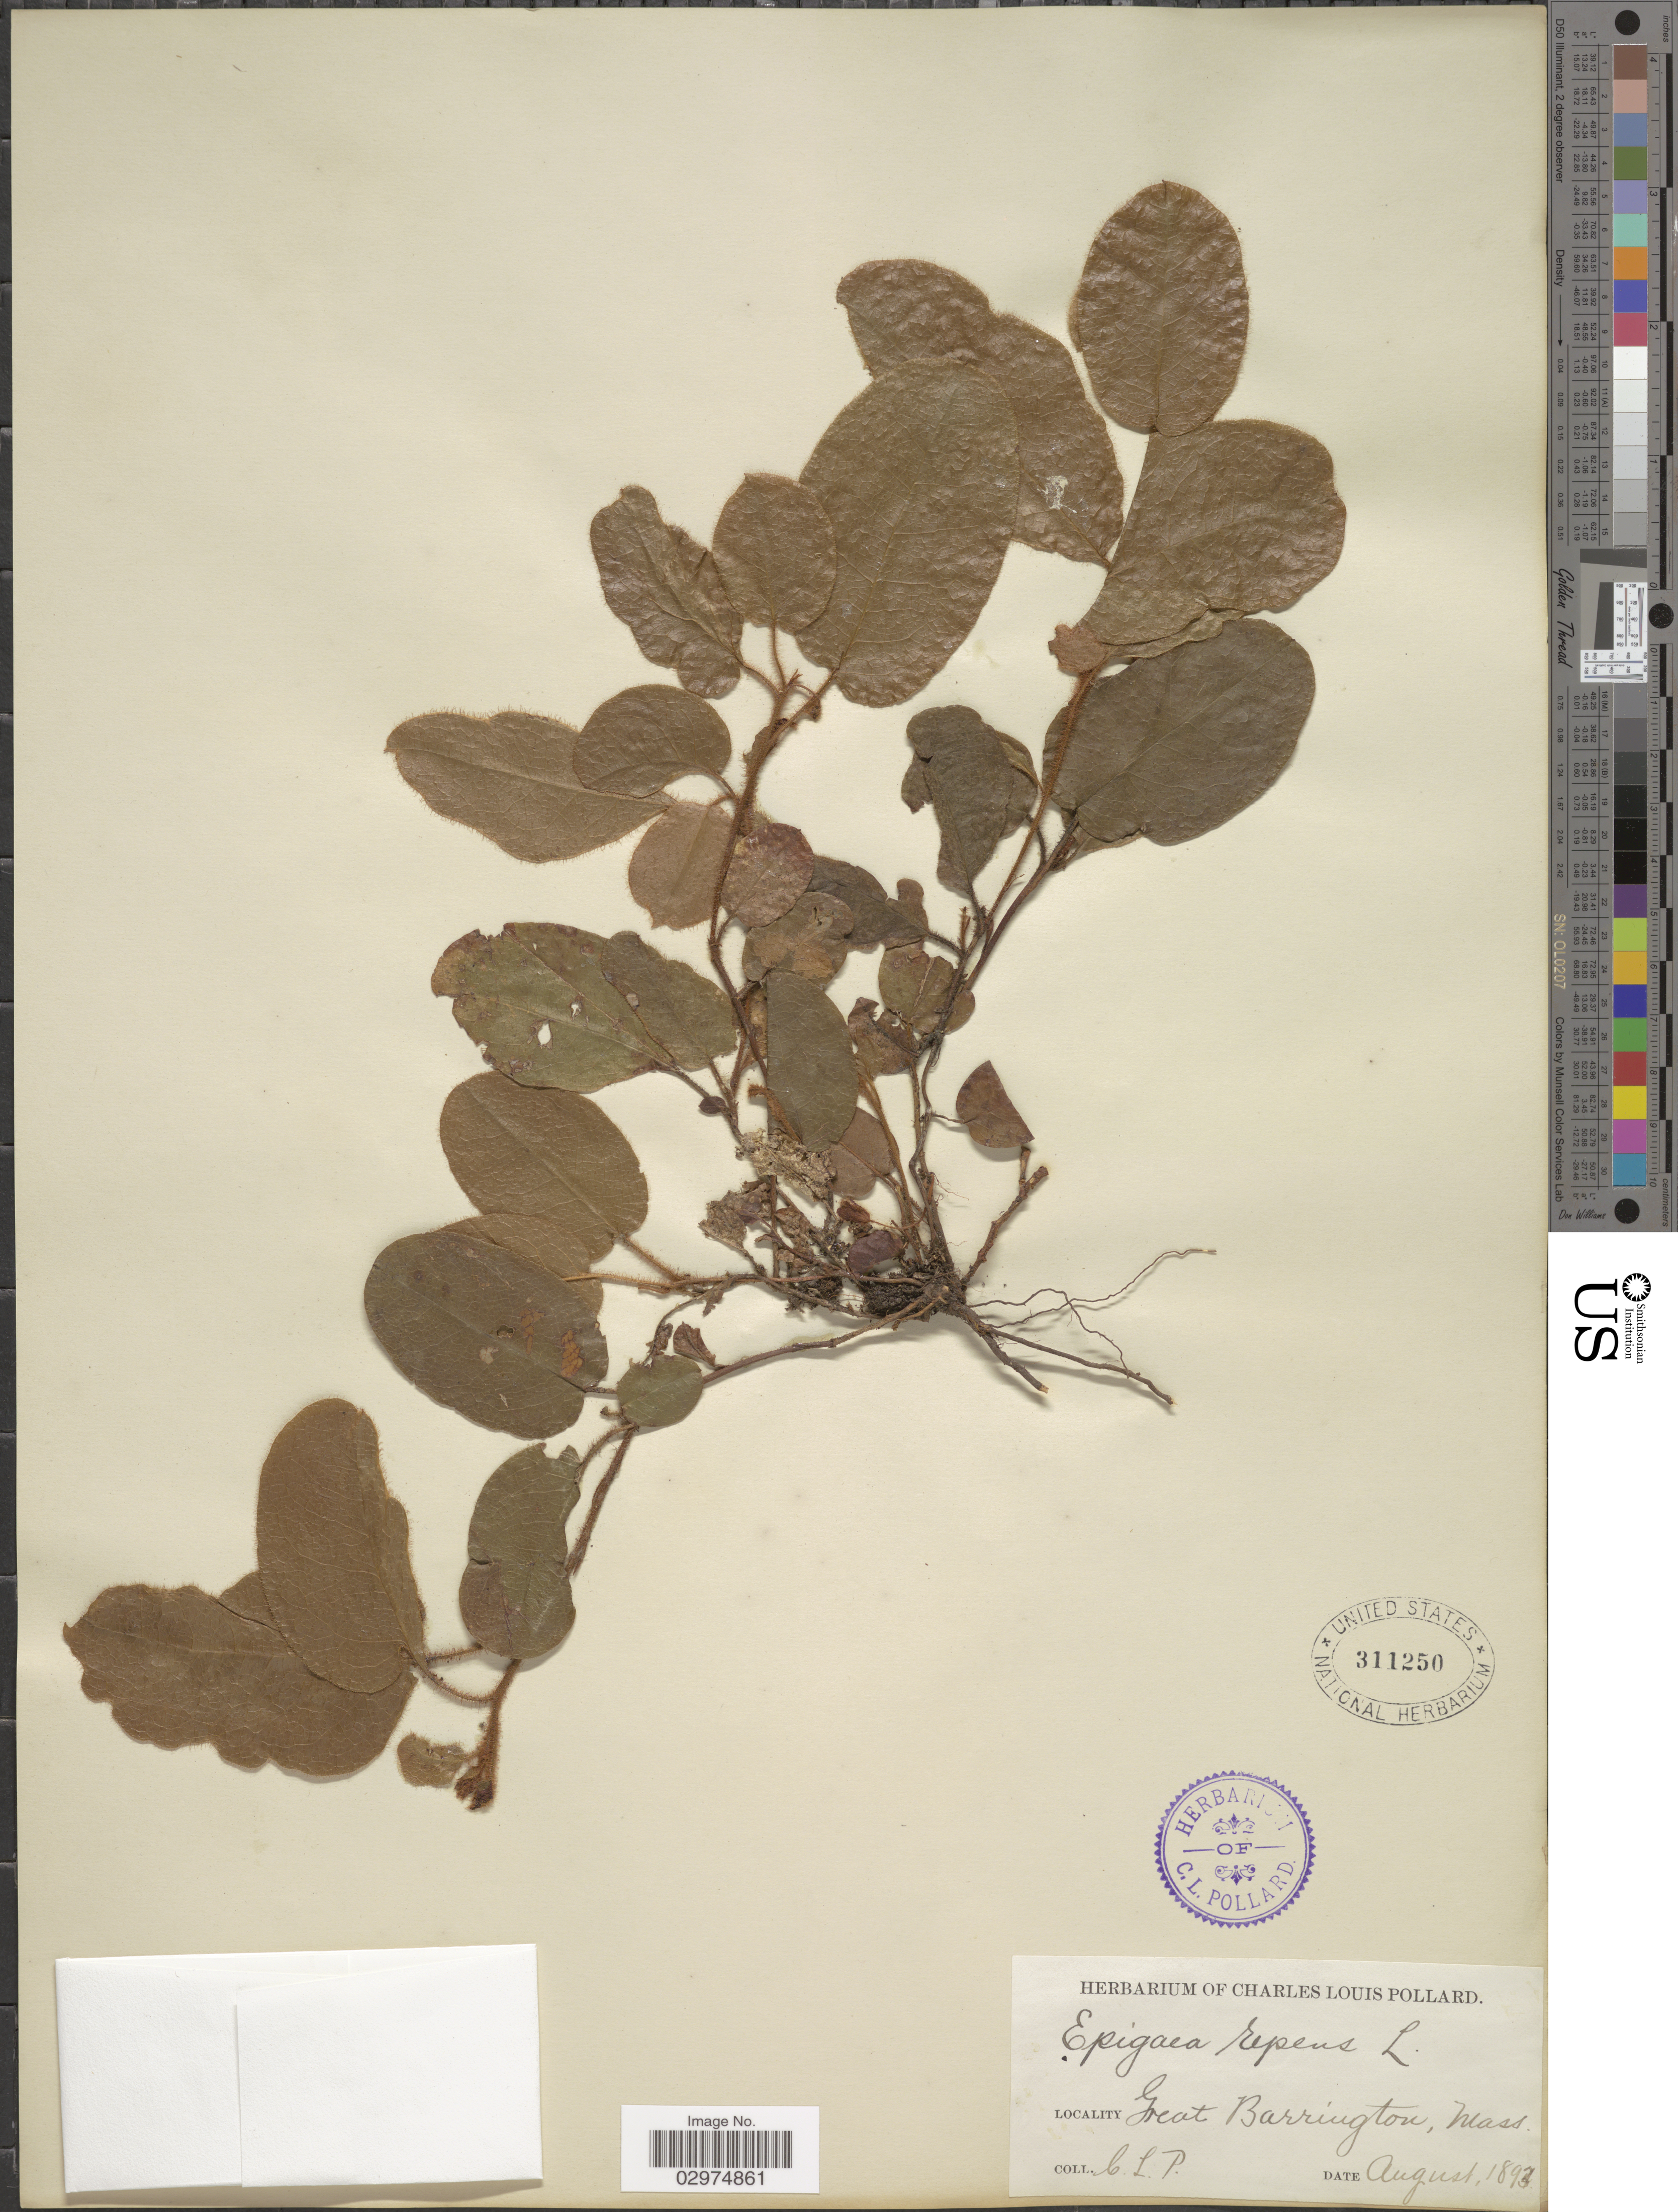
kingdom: Plantae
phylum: Tracheophyta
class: Magnoliopsida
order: Ericales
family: Ericaceae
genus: Epigaea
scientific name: Epigaea repens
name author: L.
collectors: C. L. Pollard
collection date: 1893-08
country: United States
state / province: Massachusetts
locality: Great Barrington.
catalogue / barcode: US 311250